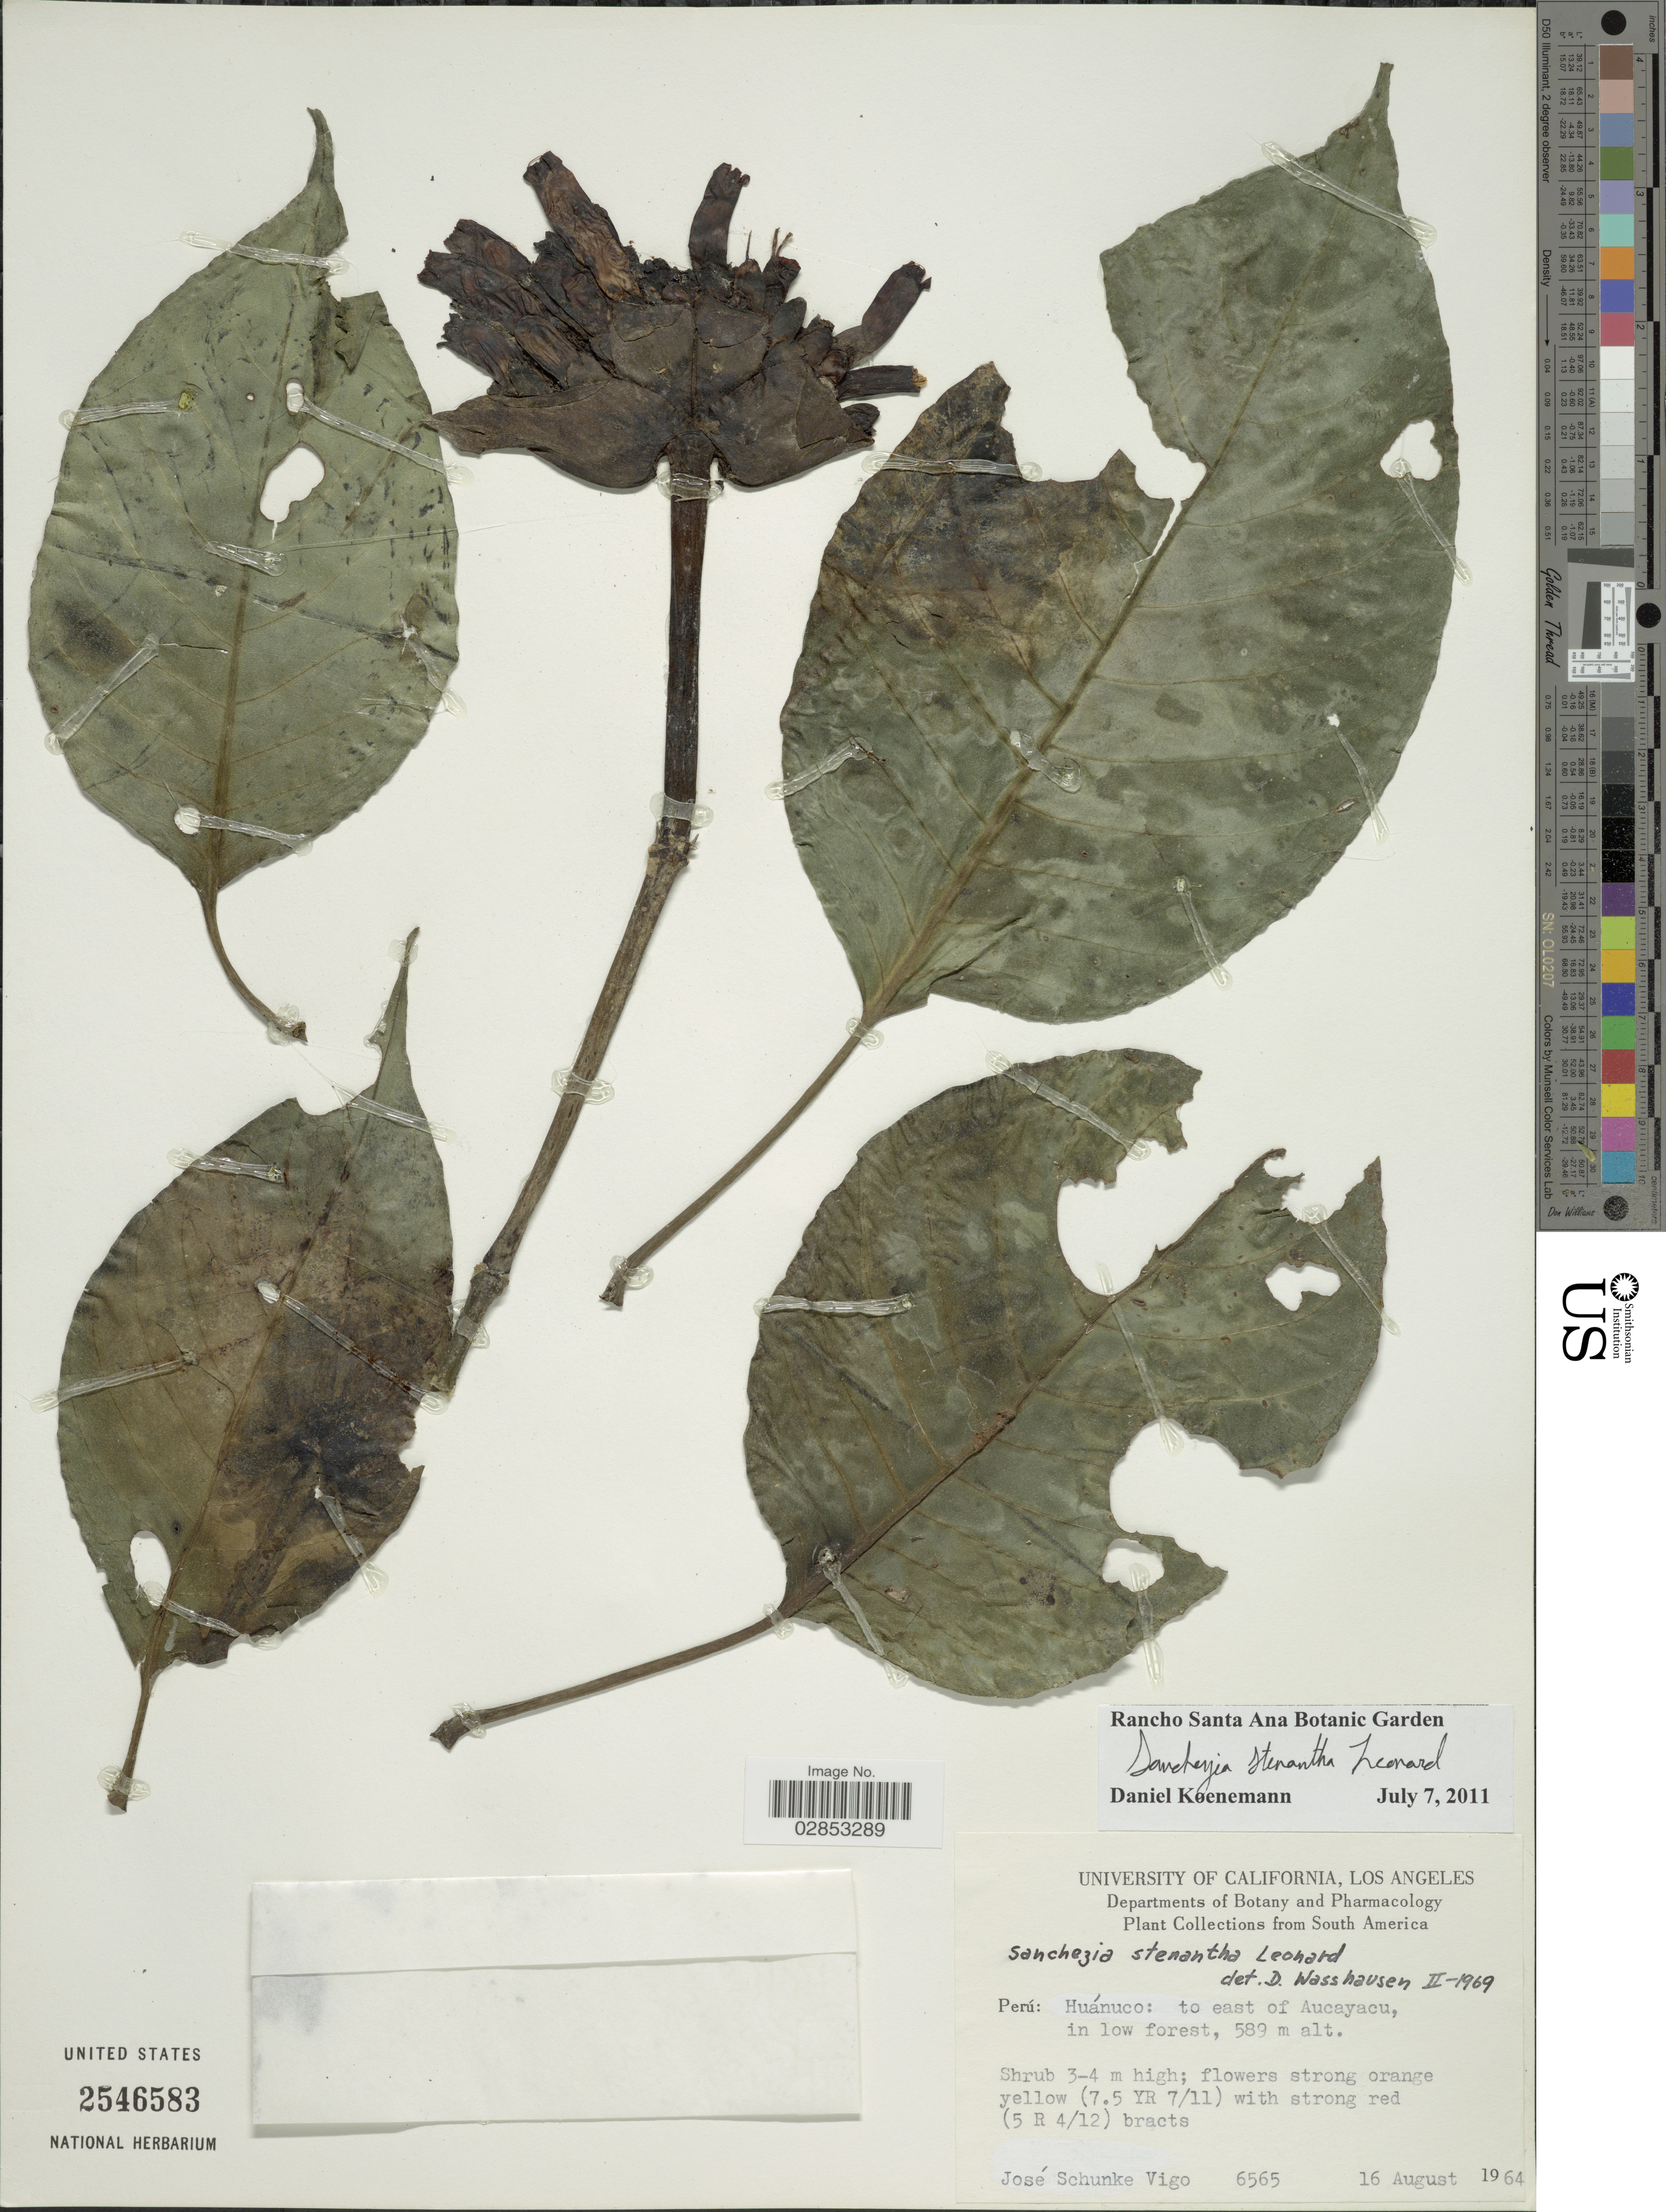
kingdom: Plantae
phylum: Tracheophyta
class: Magnoliopsida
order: Lamiales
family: Acanthaceae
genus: Sanchezia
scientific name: Sanchezia ovata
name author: Ruiz & Pav.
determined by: Azevedo, Igor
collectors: J. Schunke Vigo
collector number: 6565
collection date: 1964-08-16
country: Peru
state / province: Huánuco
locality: Perú: Huánuco: to east of Aucayacu, in low forest.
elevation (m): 589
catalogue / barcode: US 2546583